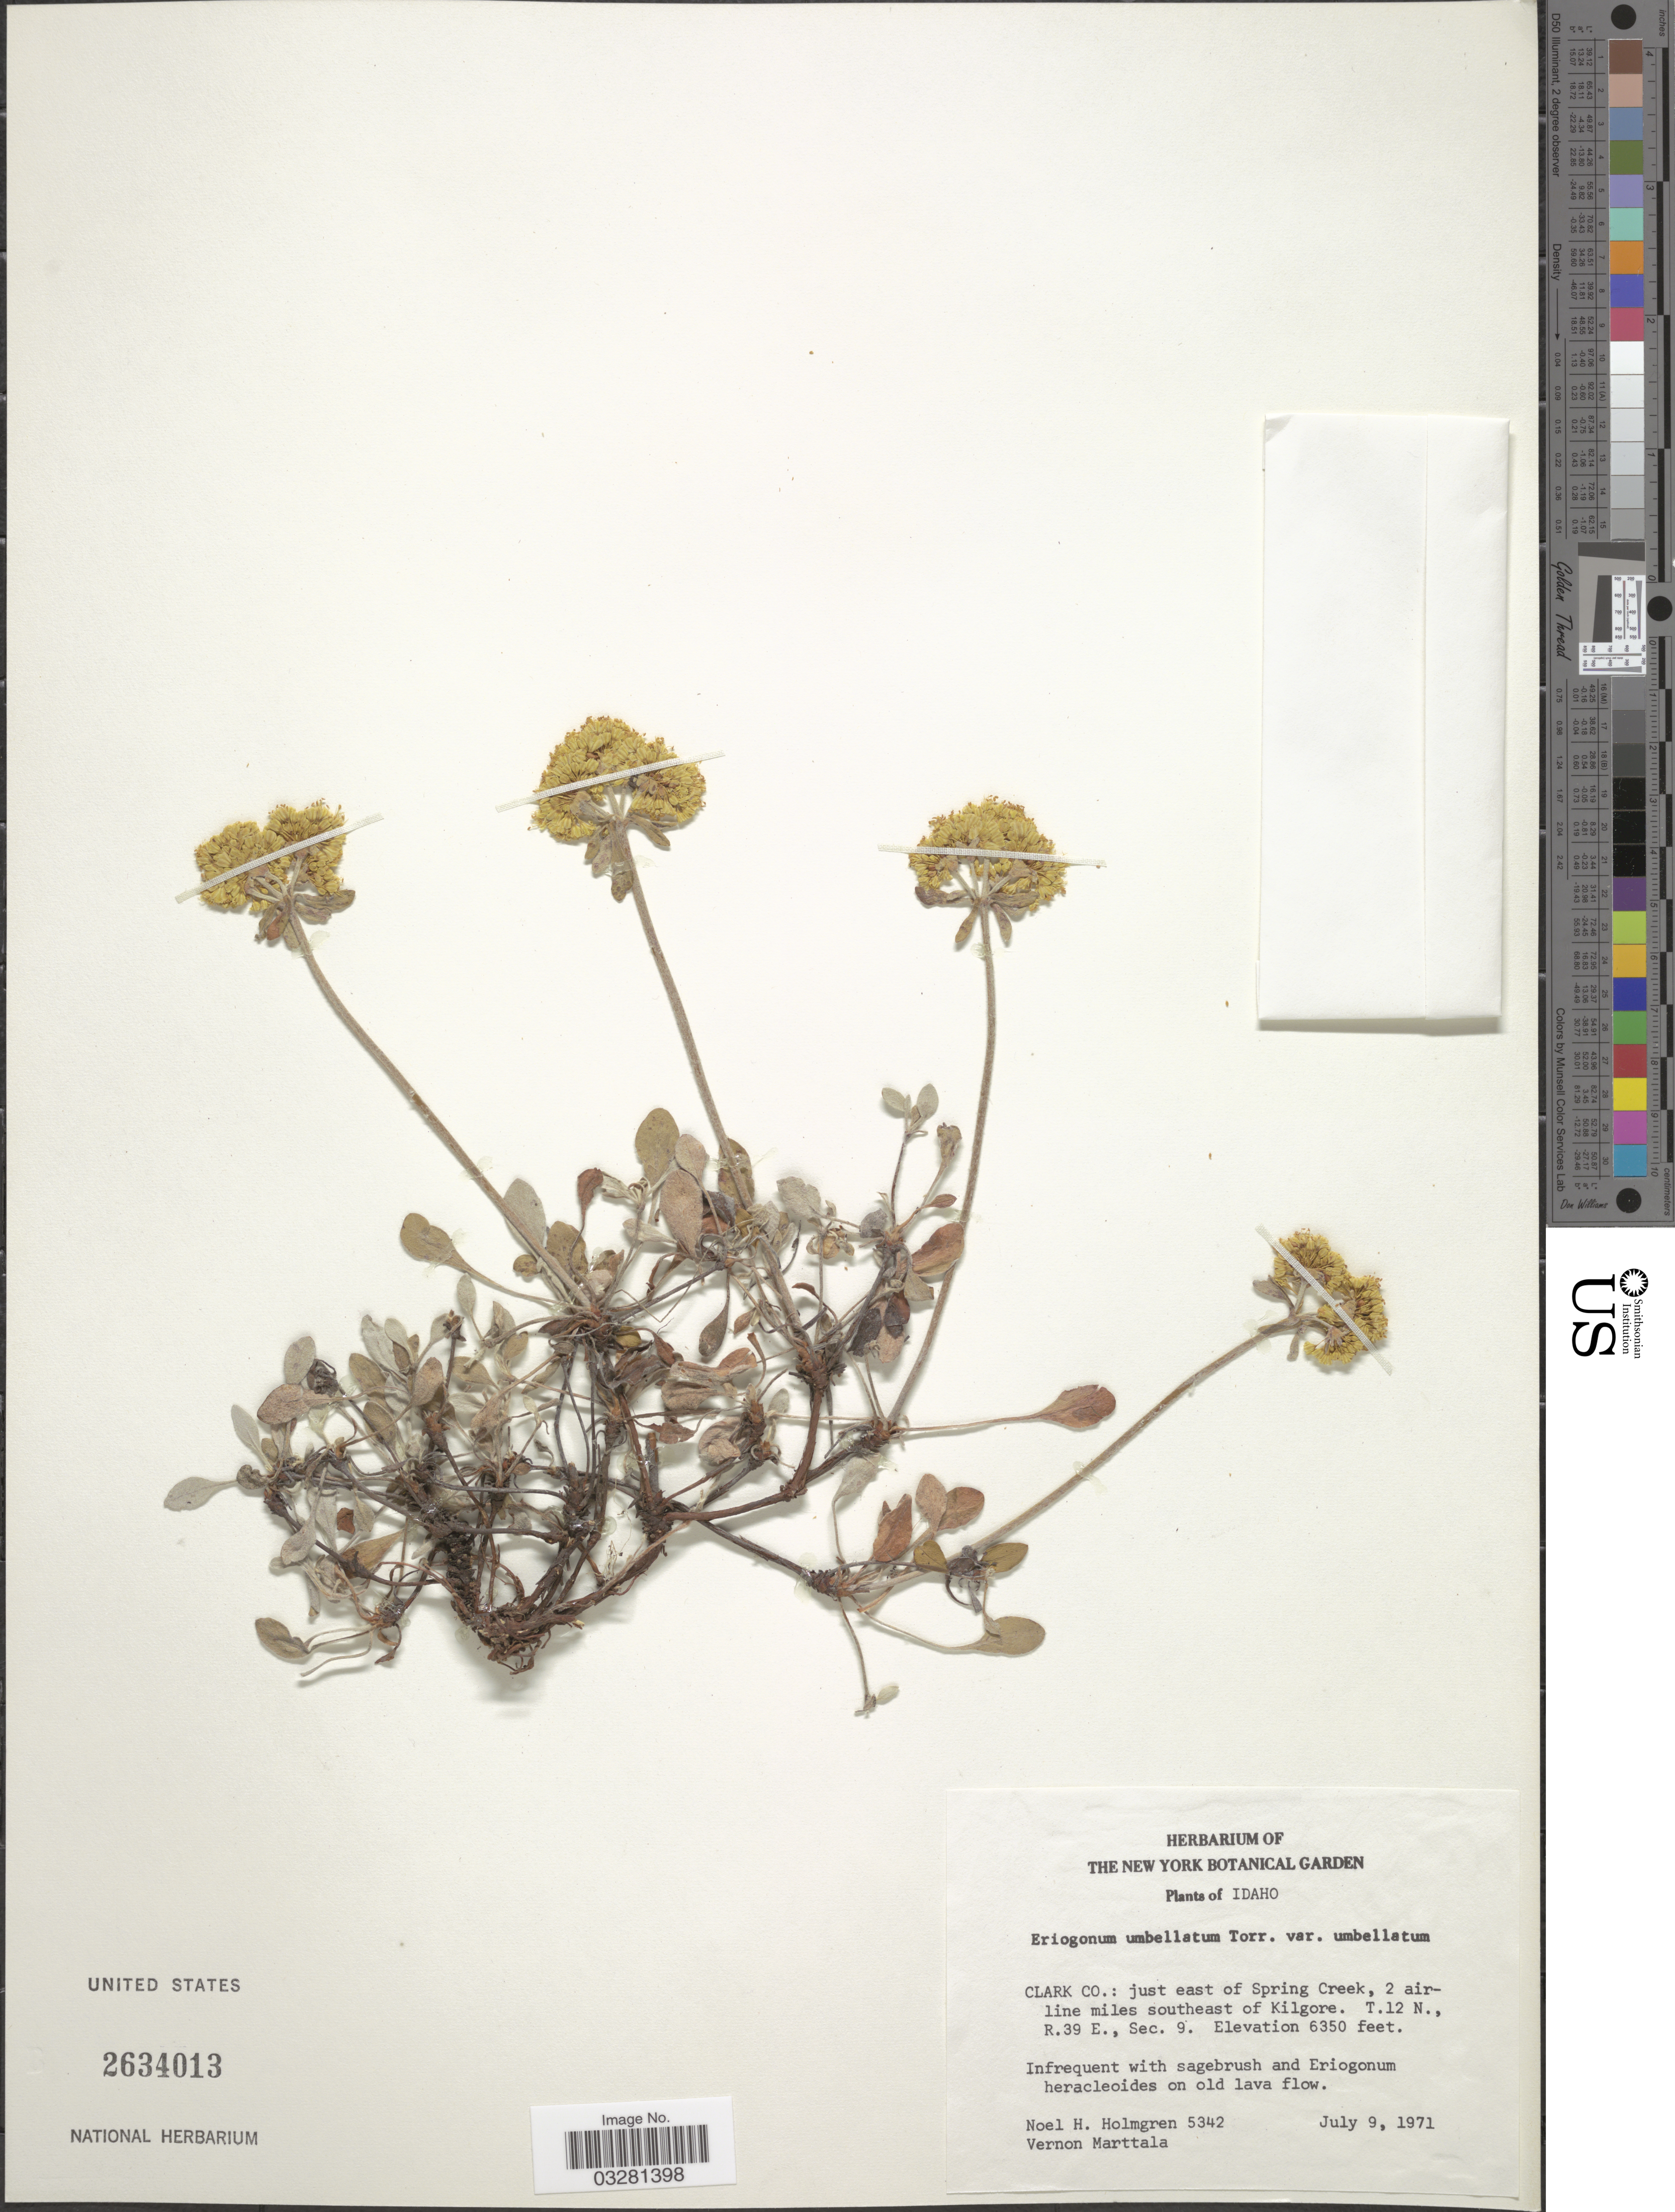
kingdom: Plantae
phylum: Tracheophyta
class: Magnoliopsida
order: Caryophyllales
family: Polygonaceae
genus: Eriogonum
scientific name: Eriogonum umbellatum var. umbellatum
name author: Torr.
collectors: N. H. Holmgren & V. Marttala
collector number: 5342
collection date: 1971-07-09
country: United States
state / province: Idaho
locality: Clark Co.: just east of Spring Creek, 2 airline miles southeast of Kilgore. T.12N., R.39E., Sec. 9.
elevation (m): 1935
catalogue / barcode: US 2634013